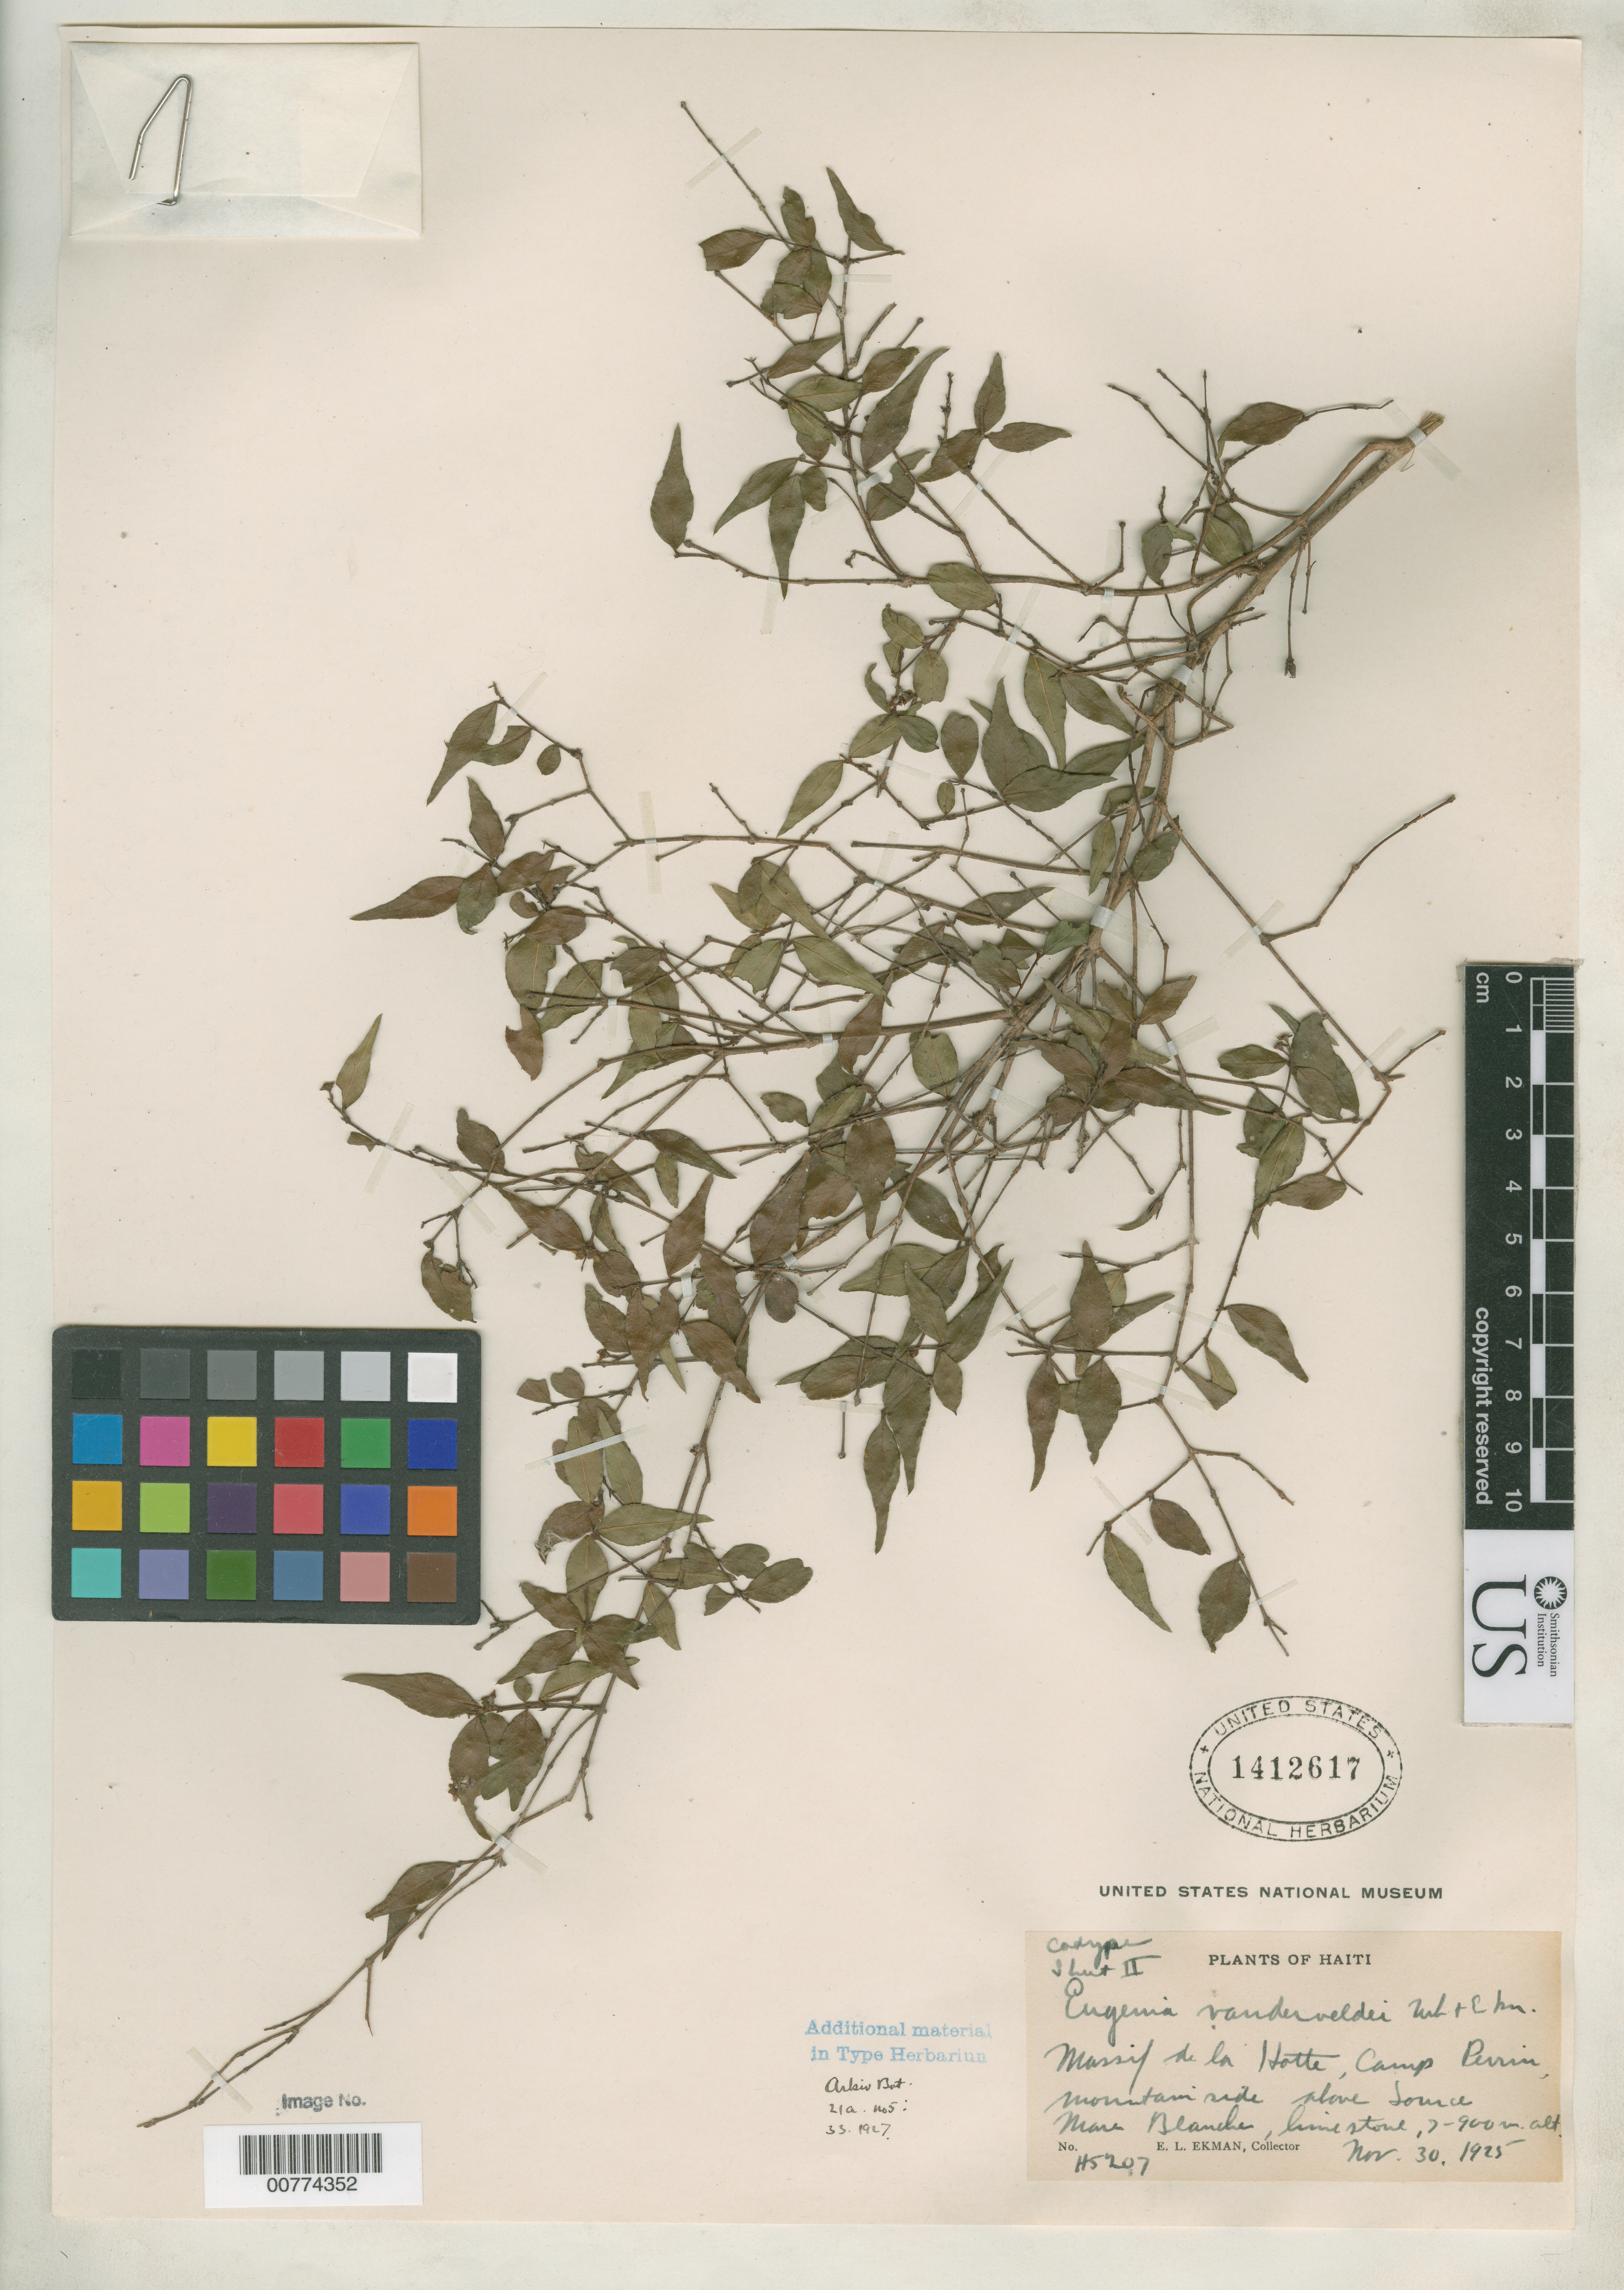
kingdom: Plantae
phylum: Tracheophyta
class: Magnoliopsida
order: Myrtales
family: Myrtaceae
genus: Eugenia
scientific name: Eugenia vanderveldei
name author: Urb. & Ekman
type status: Isotype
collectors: E. L. Ekman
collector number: H 5207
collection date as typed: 30 Nov 1925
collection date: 1925-11-30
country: Haiti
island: Hispaniola Island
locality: Massif de la Hotte, Camp Perrin, mountainside above Source Marc Blanche.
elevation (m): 700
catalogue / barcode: US 1412617